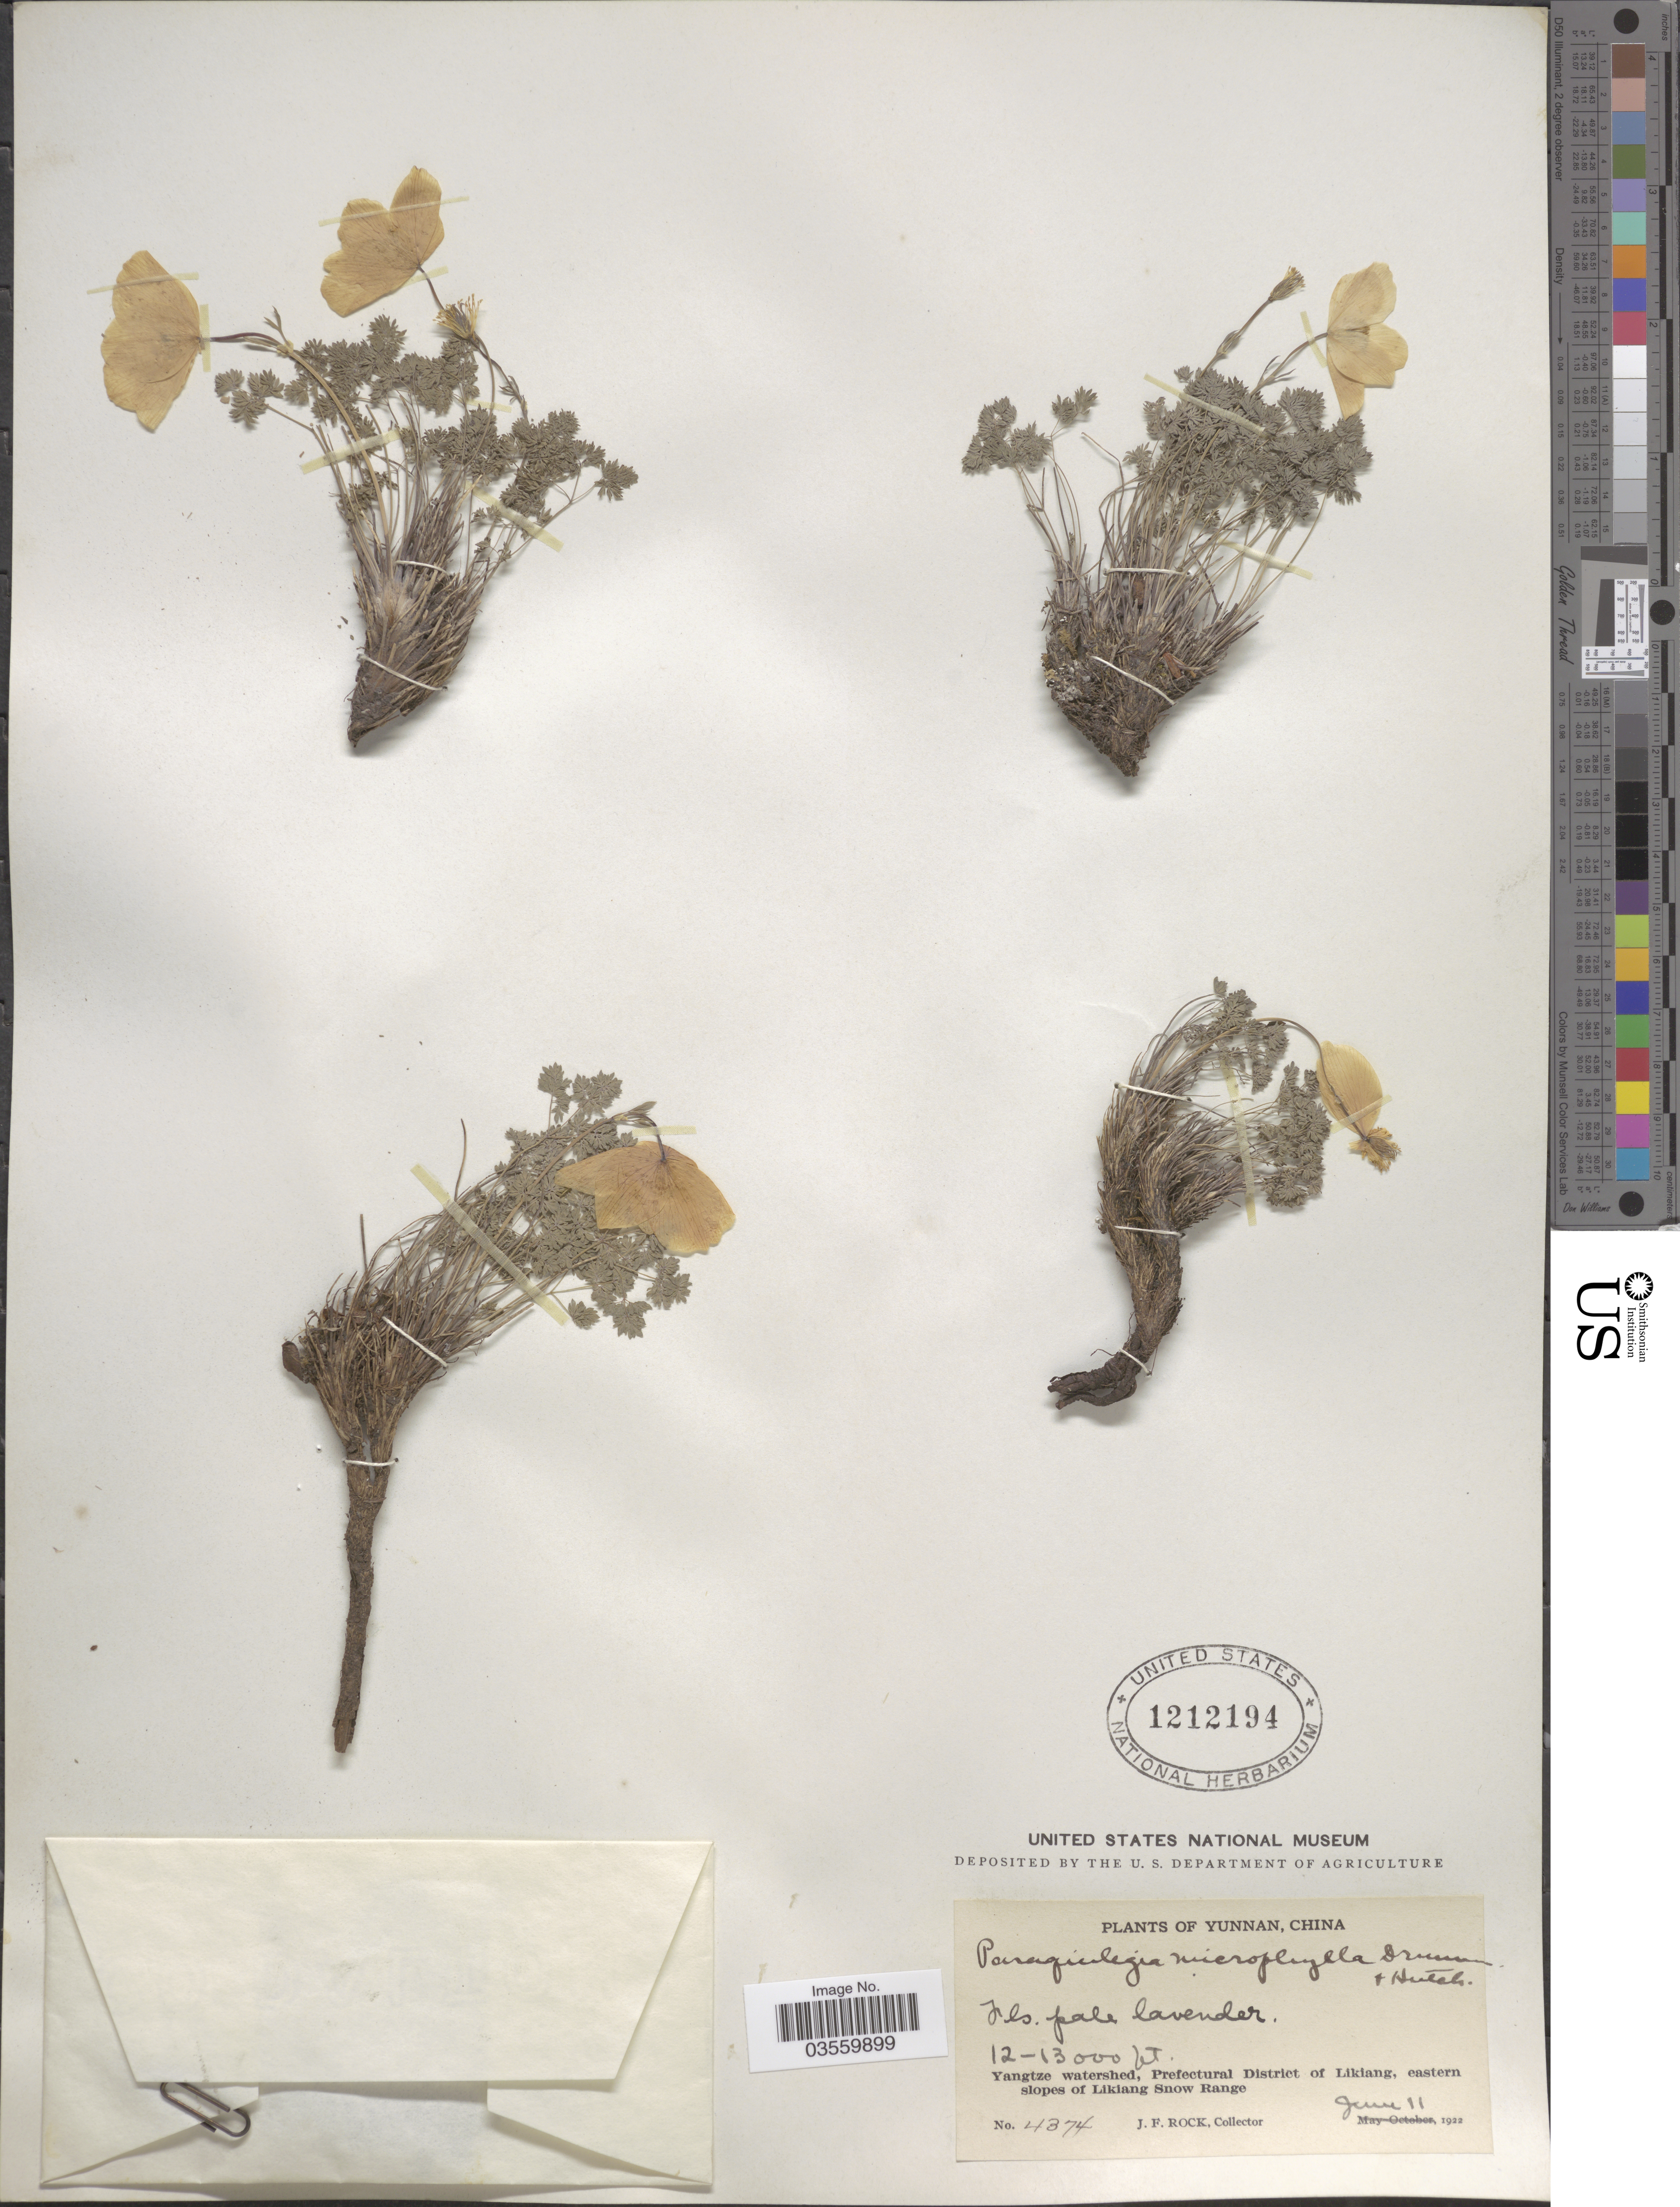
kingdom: Plantae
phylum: Tracheophyta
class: Magnoliopsida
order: Ranunculales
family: Ranunculaceae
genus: Paraquilegia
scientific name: Paraquilegia microphylla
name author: (Royle) J.R. Drumm. & Hutch.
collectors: J. Rock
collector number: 4374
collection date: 1922-06-11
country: China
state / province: Yunnan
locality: Yangtze watershed, Prefectural District of Likiang, eastern slopes of Likiang Snow Range.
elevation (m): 3658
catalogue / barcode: US 1212194